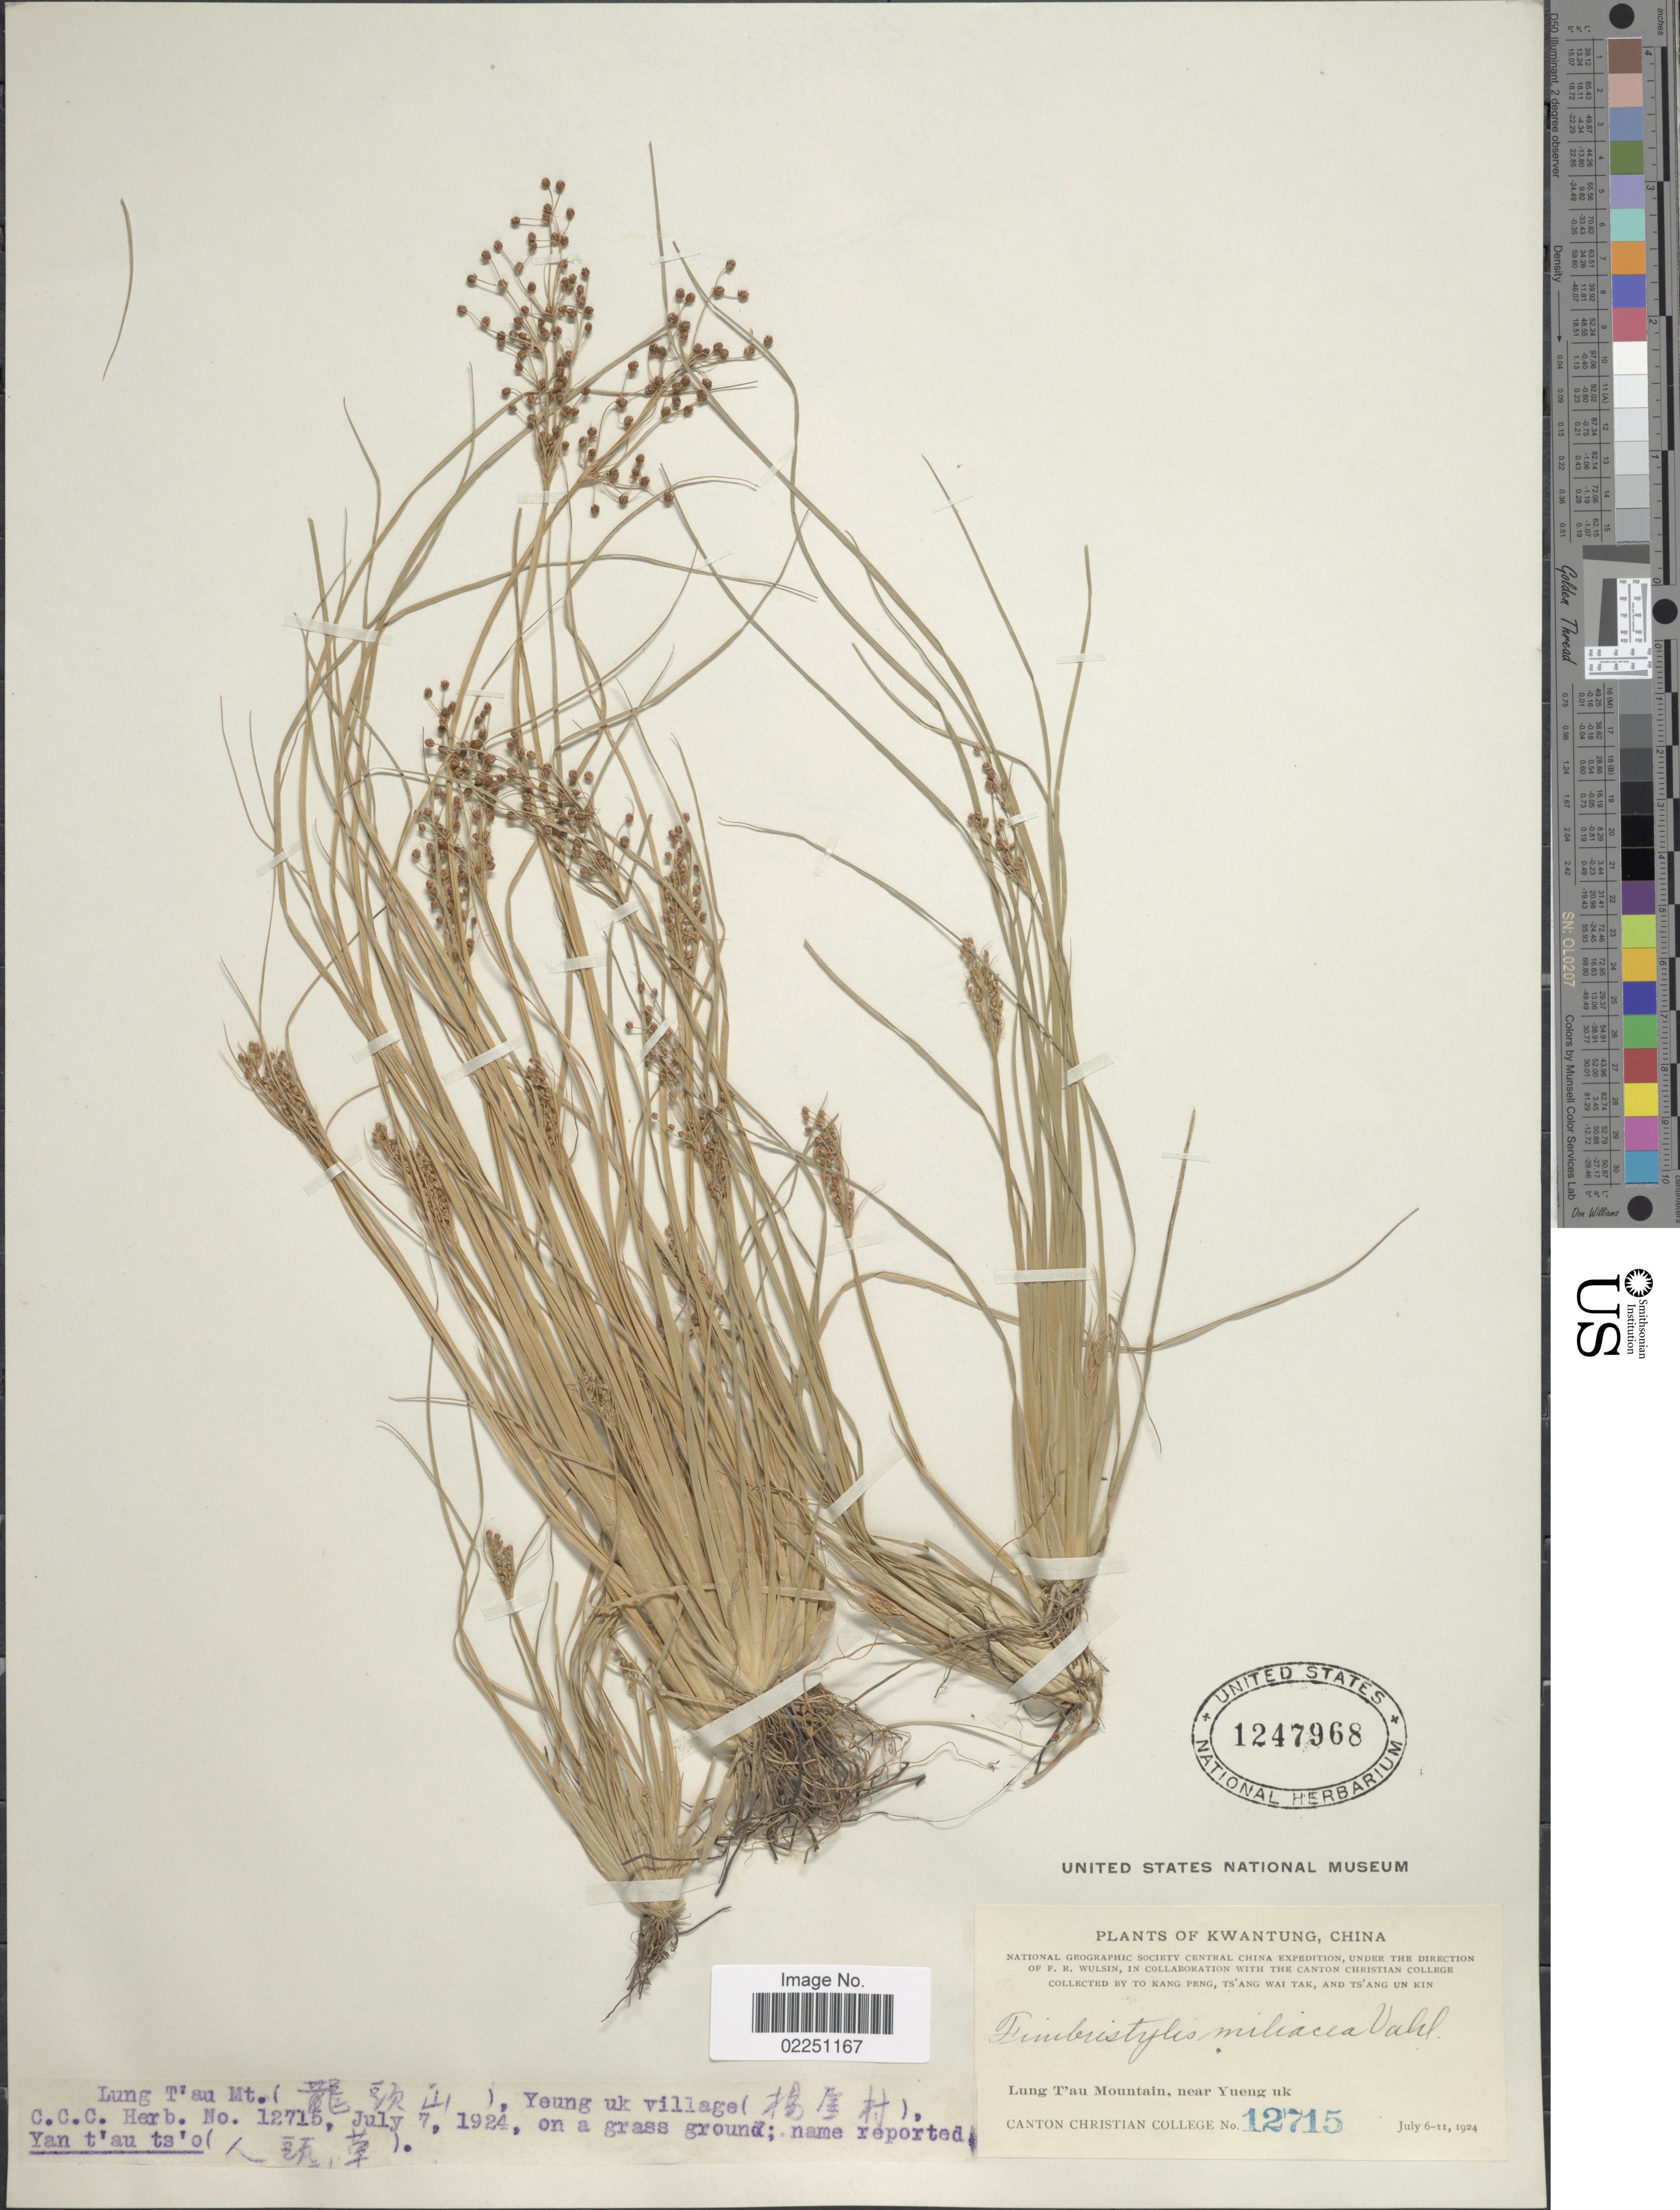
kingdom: Plantae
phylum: Tracheophyta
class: Liliopsida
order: Poales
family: Cyperaceae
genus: Fimbristylis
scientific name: Fimbristylis littoralis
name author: Gaudich.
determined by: Strong, M. T., (US), Smithsonian Institution - National Museum of Natural History (UNITED STATES)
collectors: K. Peng, W. T. Tsang & Ts' Ang Un Kin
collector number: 12715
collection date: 1924-07-07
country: China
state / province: Guangdong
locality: Kwangtung. Central China. Lung T'au Mountain, near Yueng uk village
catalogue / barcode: US 1247968